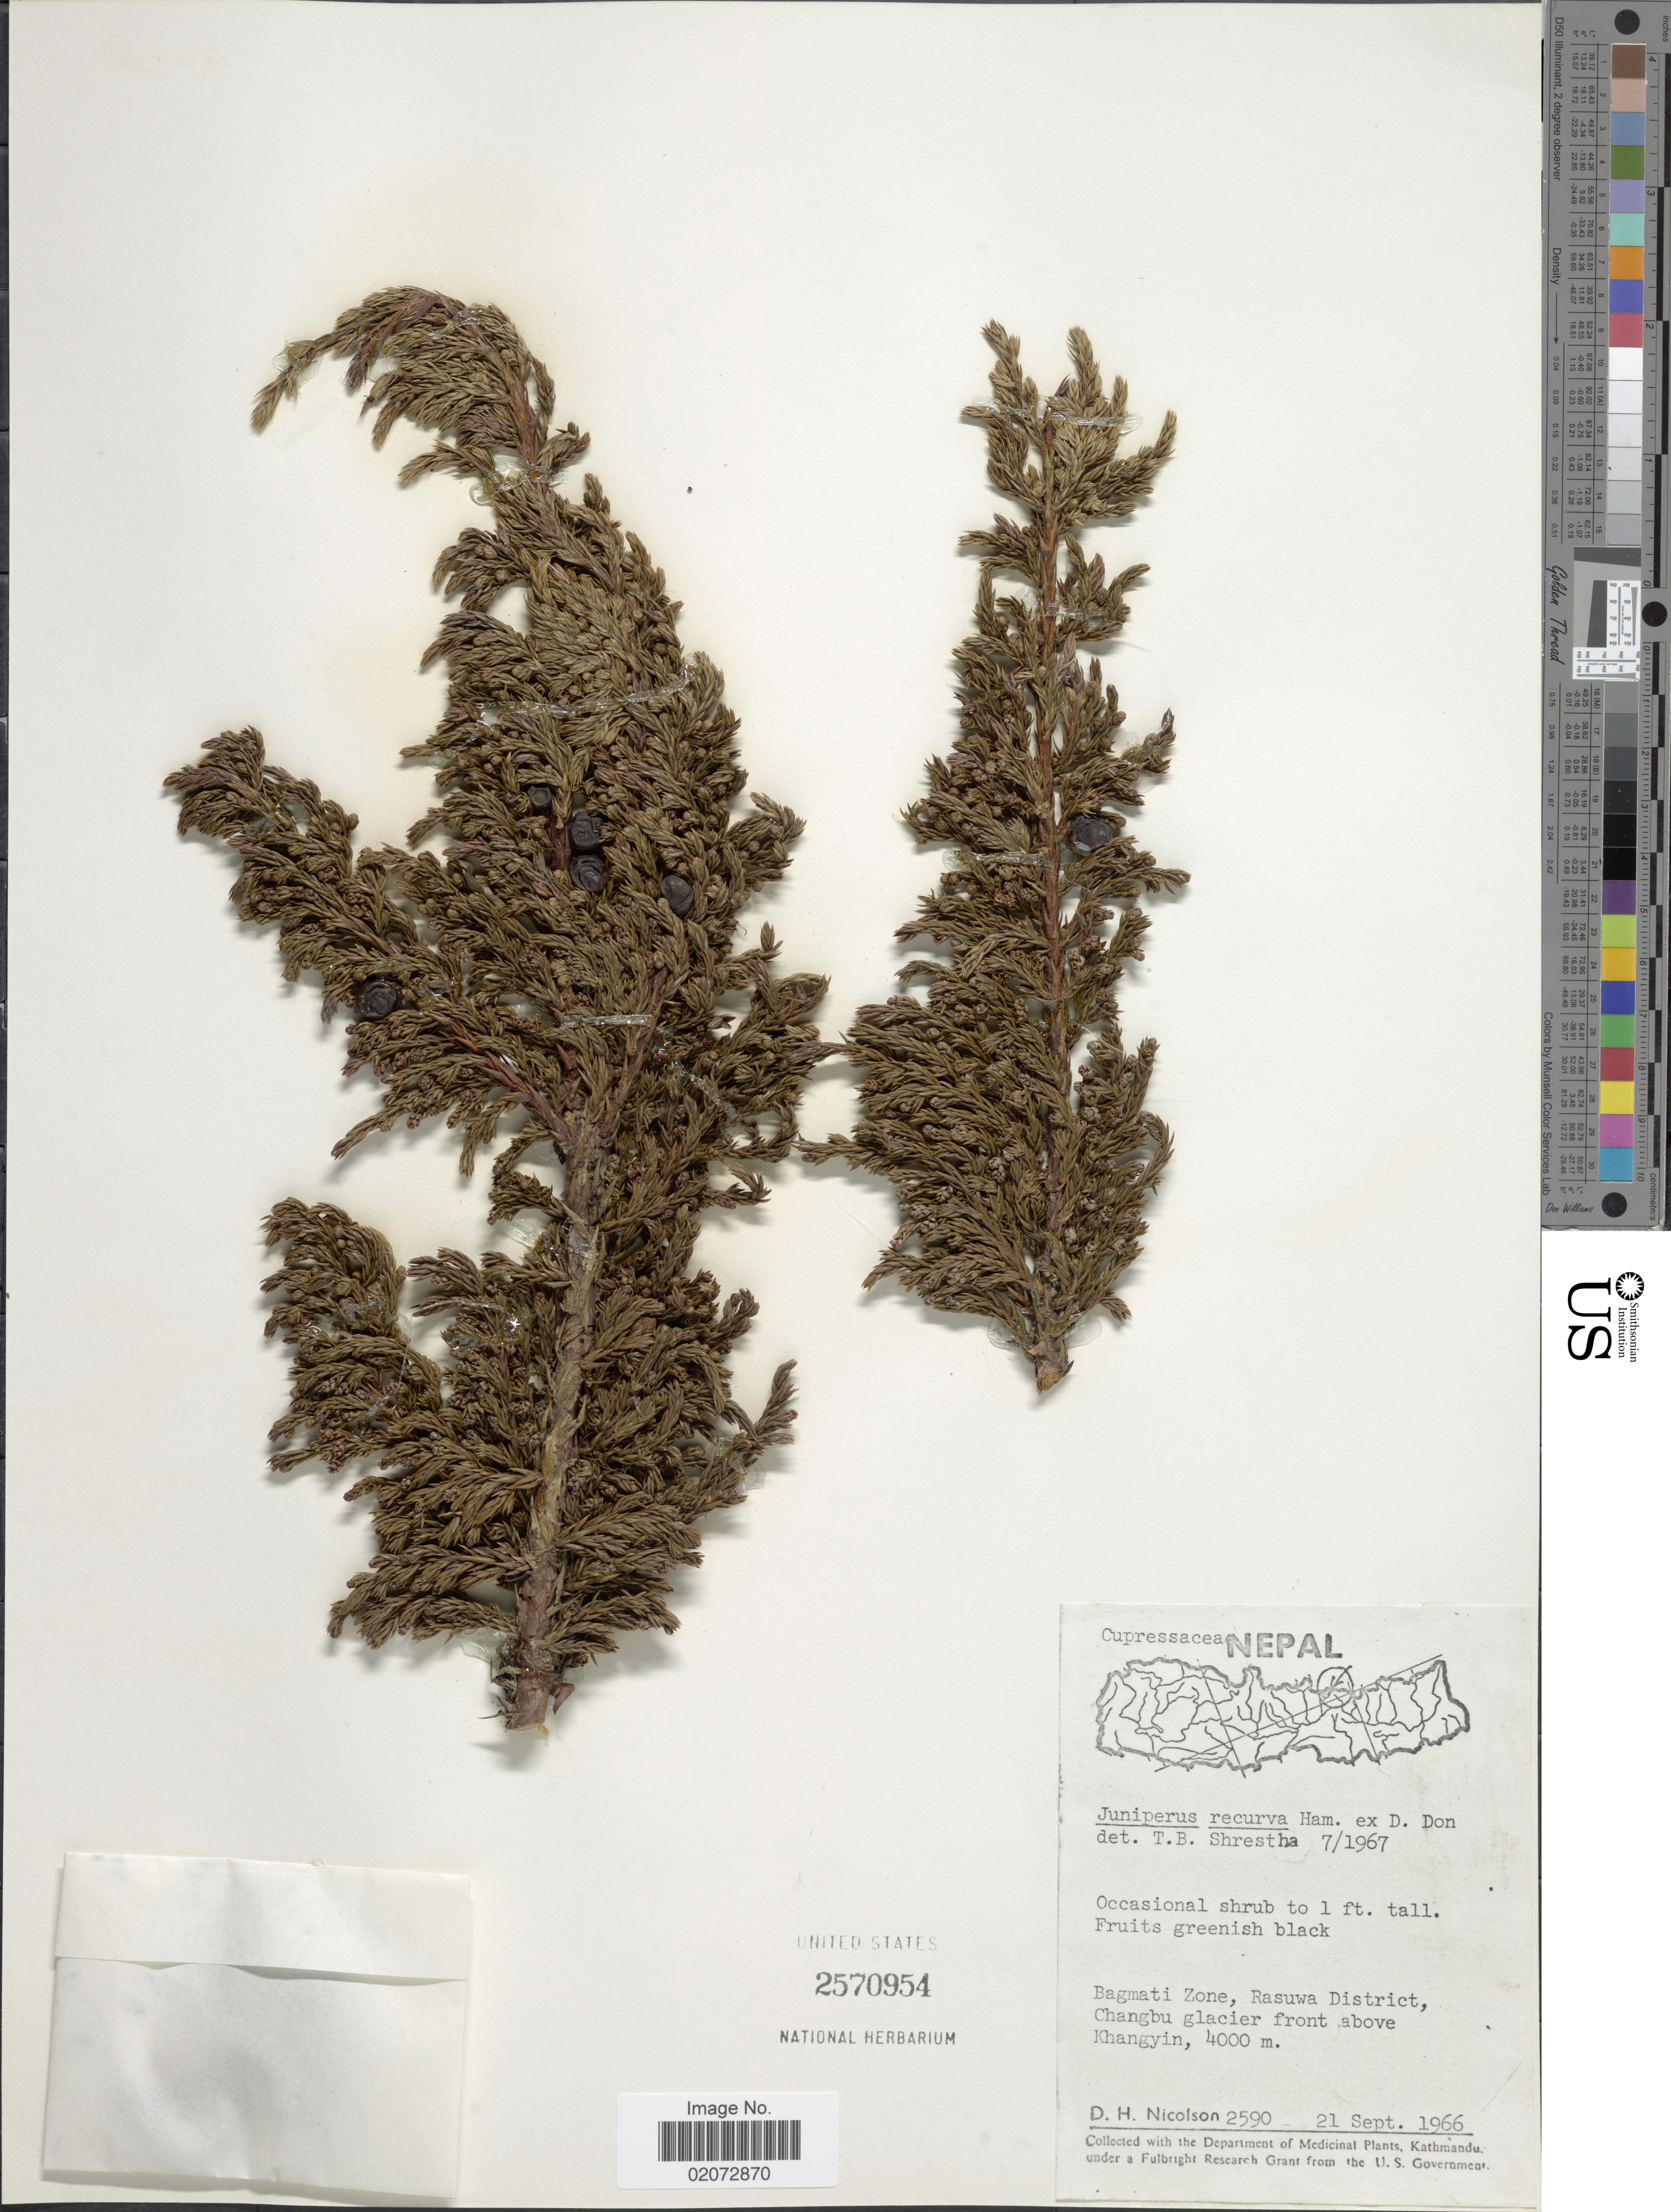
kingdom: Plantae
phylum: Tracheophyta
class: Pinopsida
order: Pinales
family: Cupressaceae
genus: Juniperus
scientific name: Juniperus recurva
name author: Buch.-Ham. ex D. Don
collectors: D. H. Nicolson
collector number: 2590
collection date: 1966-09-21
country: Nepal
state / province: Bagmati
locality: Bagmati Zone, Rasuwa District, Changbu glacier front above Khangyin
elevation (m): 4000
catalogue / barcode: US 2570954